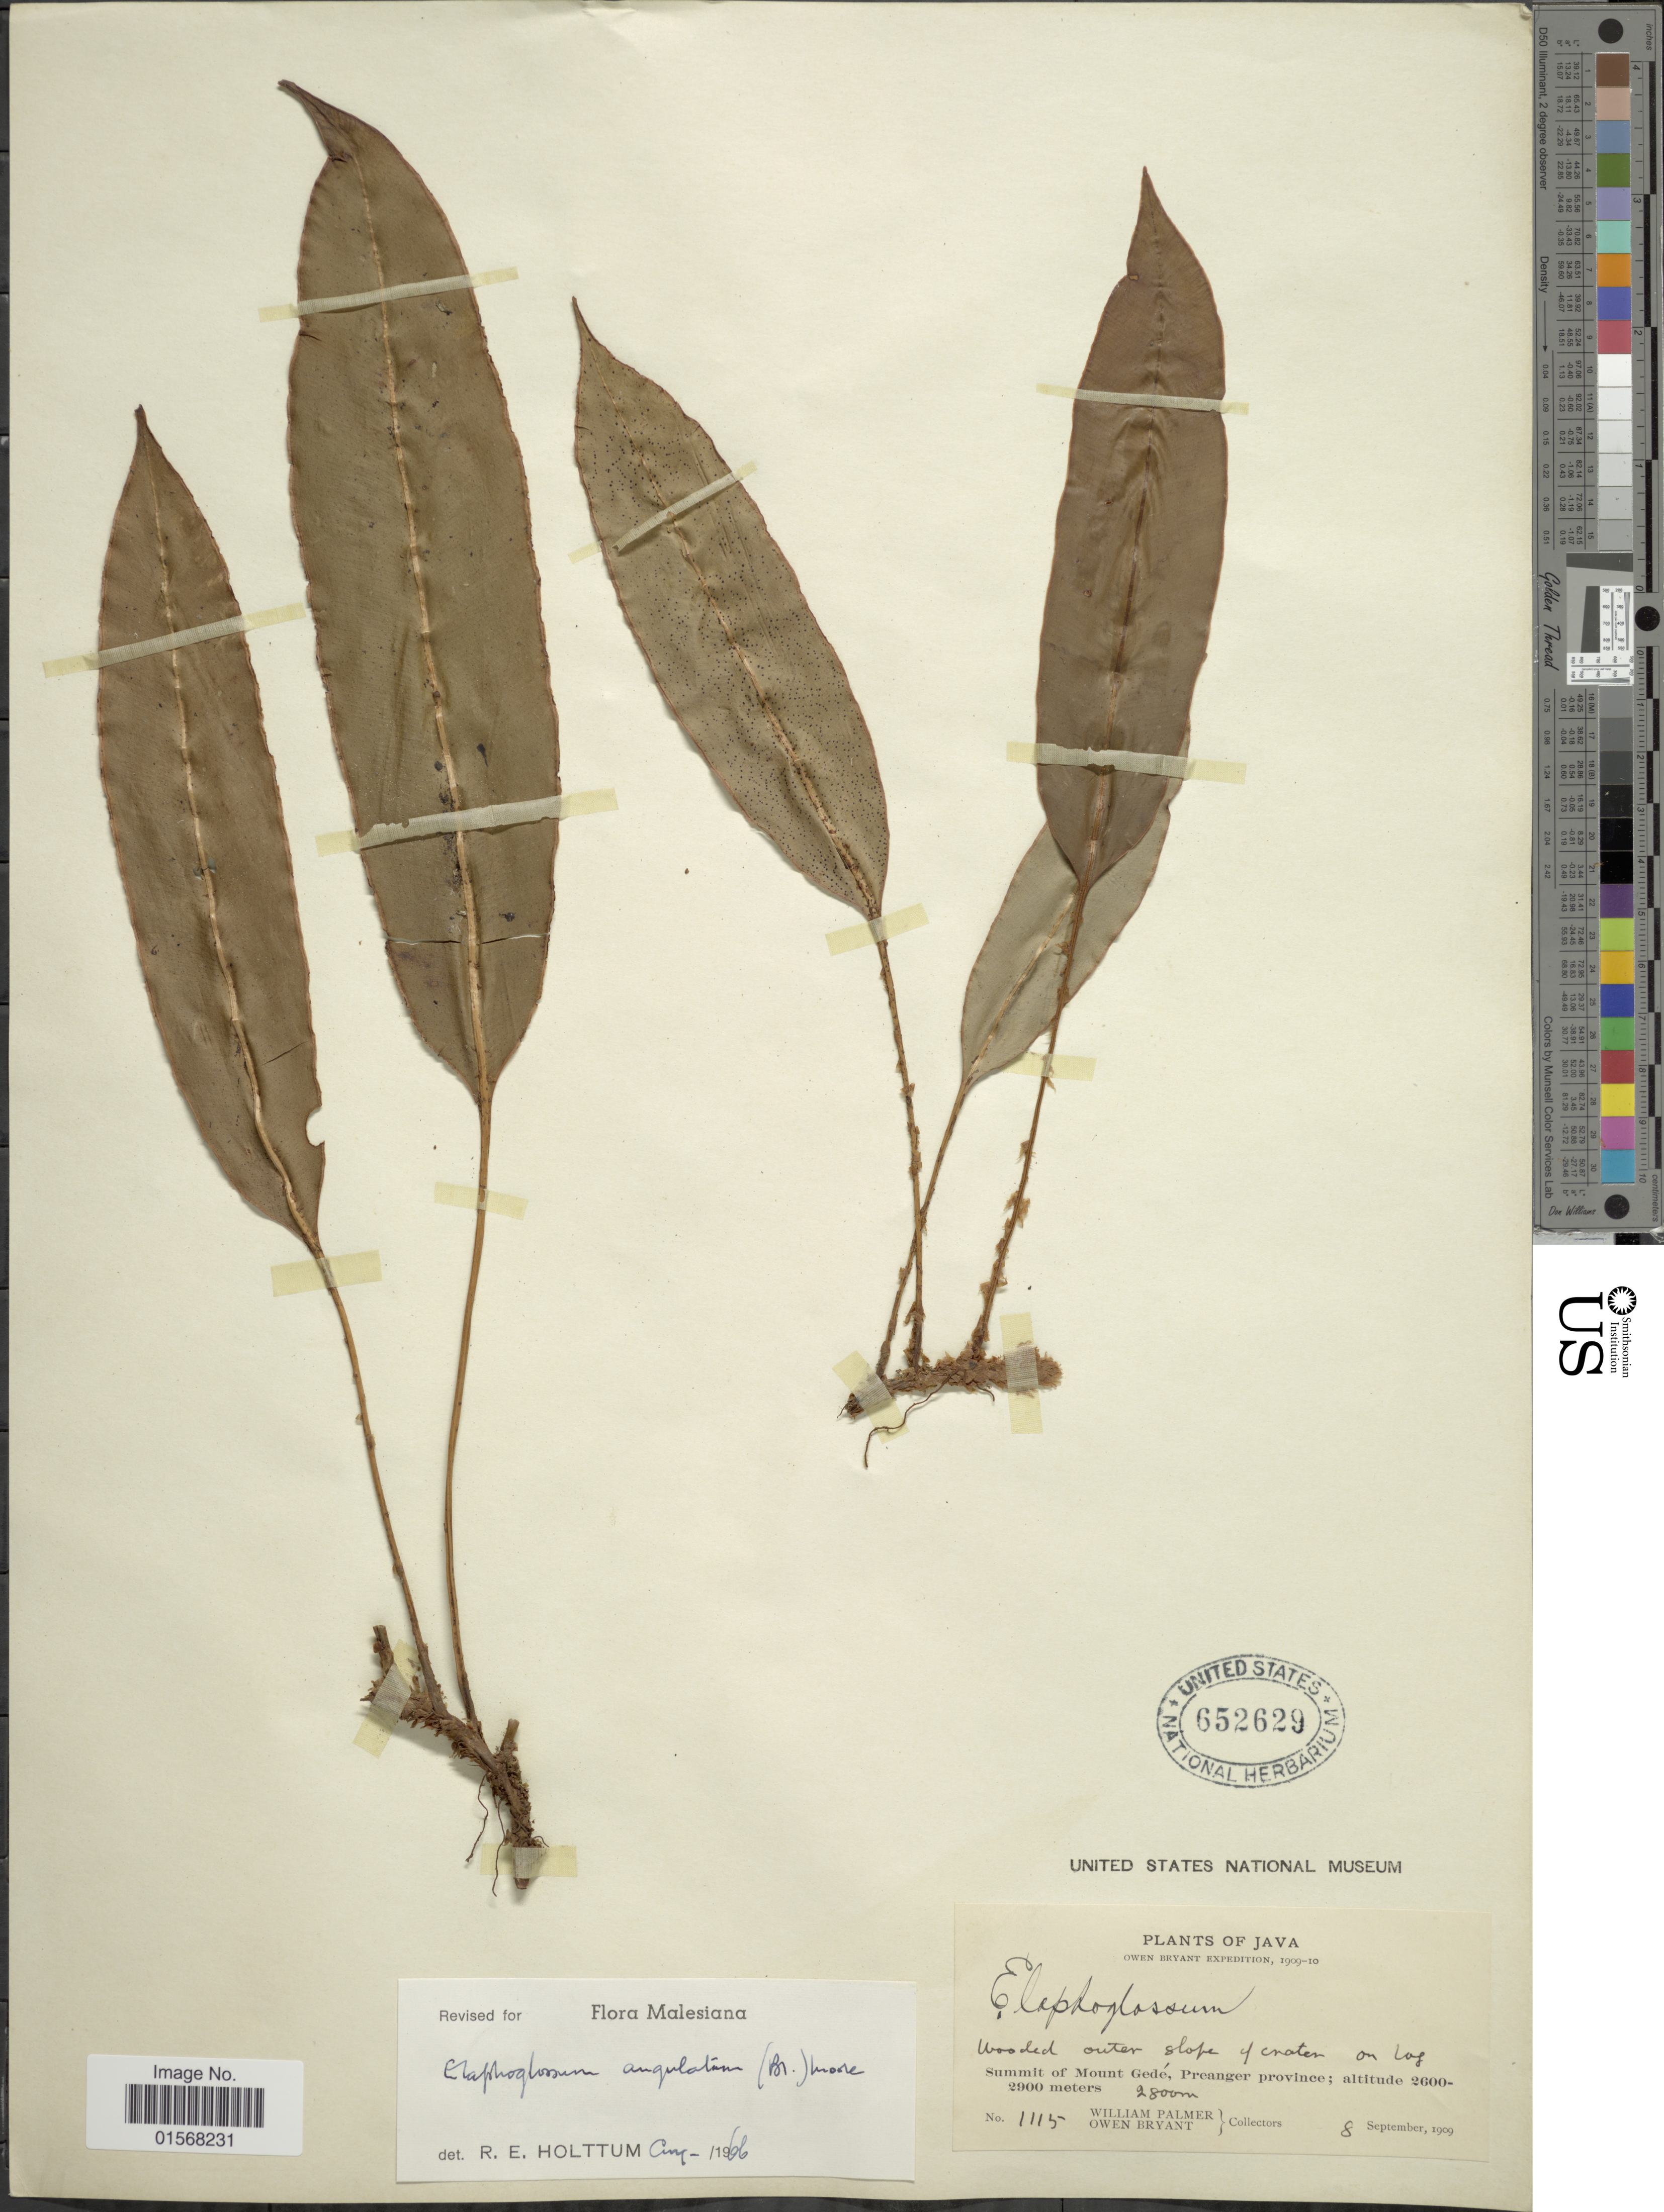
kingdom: Plantae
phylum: Tracheophyta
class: Polypodiopsida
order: Polypodiales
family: Dryopteridaceae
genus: Elaphoglossum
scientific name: Elaphoglossum angulatum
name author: (Blume) T. Moore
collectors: W. Palmer & O. Bryant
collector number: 1115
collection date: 1909-09-08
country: Indonesia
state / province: Java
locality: Java, summit of Mount Gedé, Preanger Province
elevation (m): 2800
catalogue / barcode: US 652629